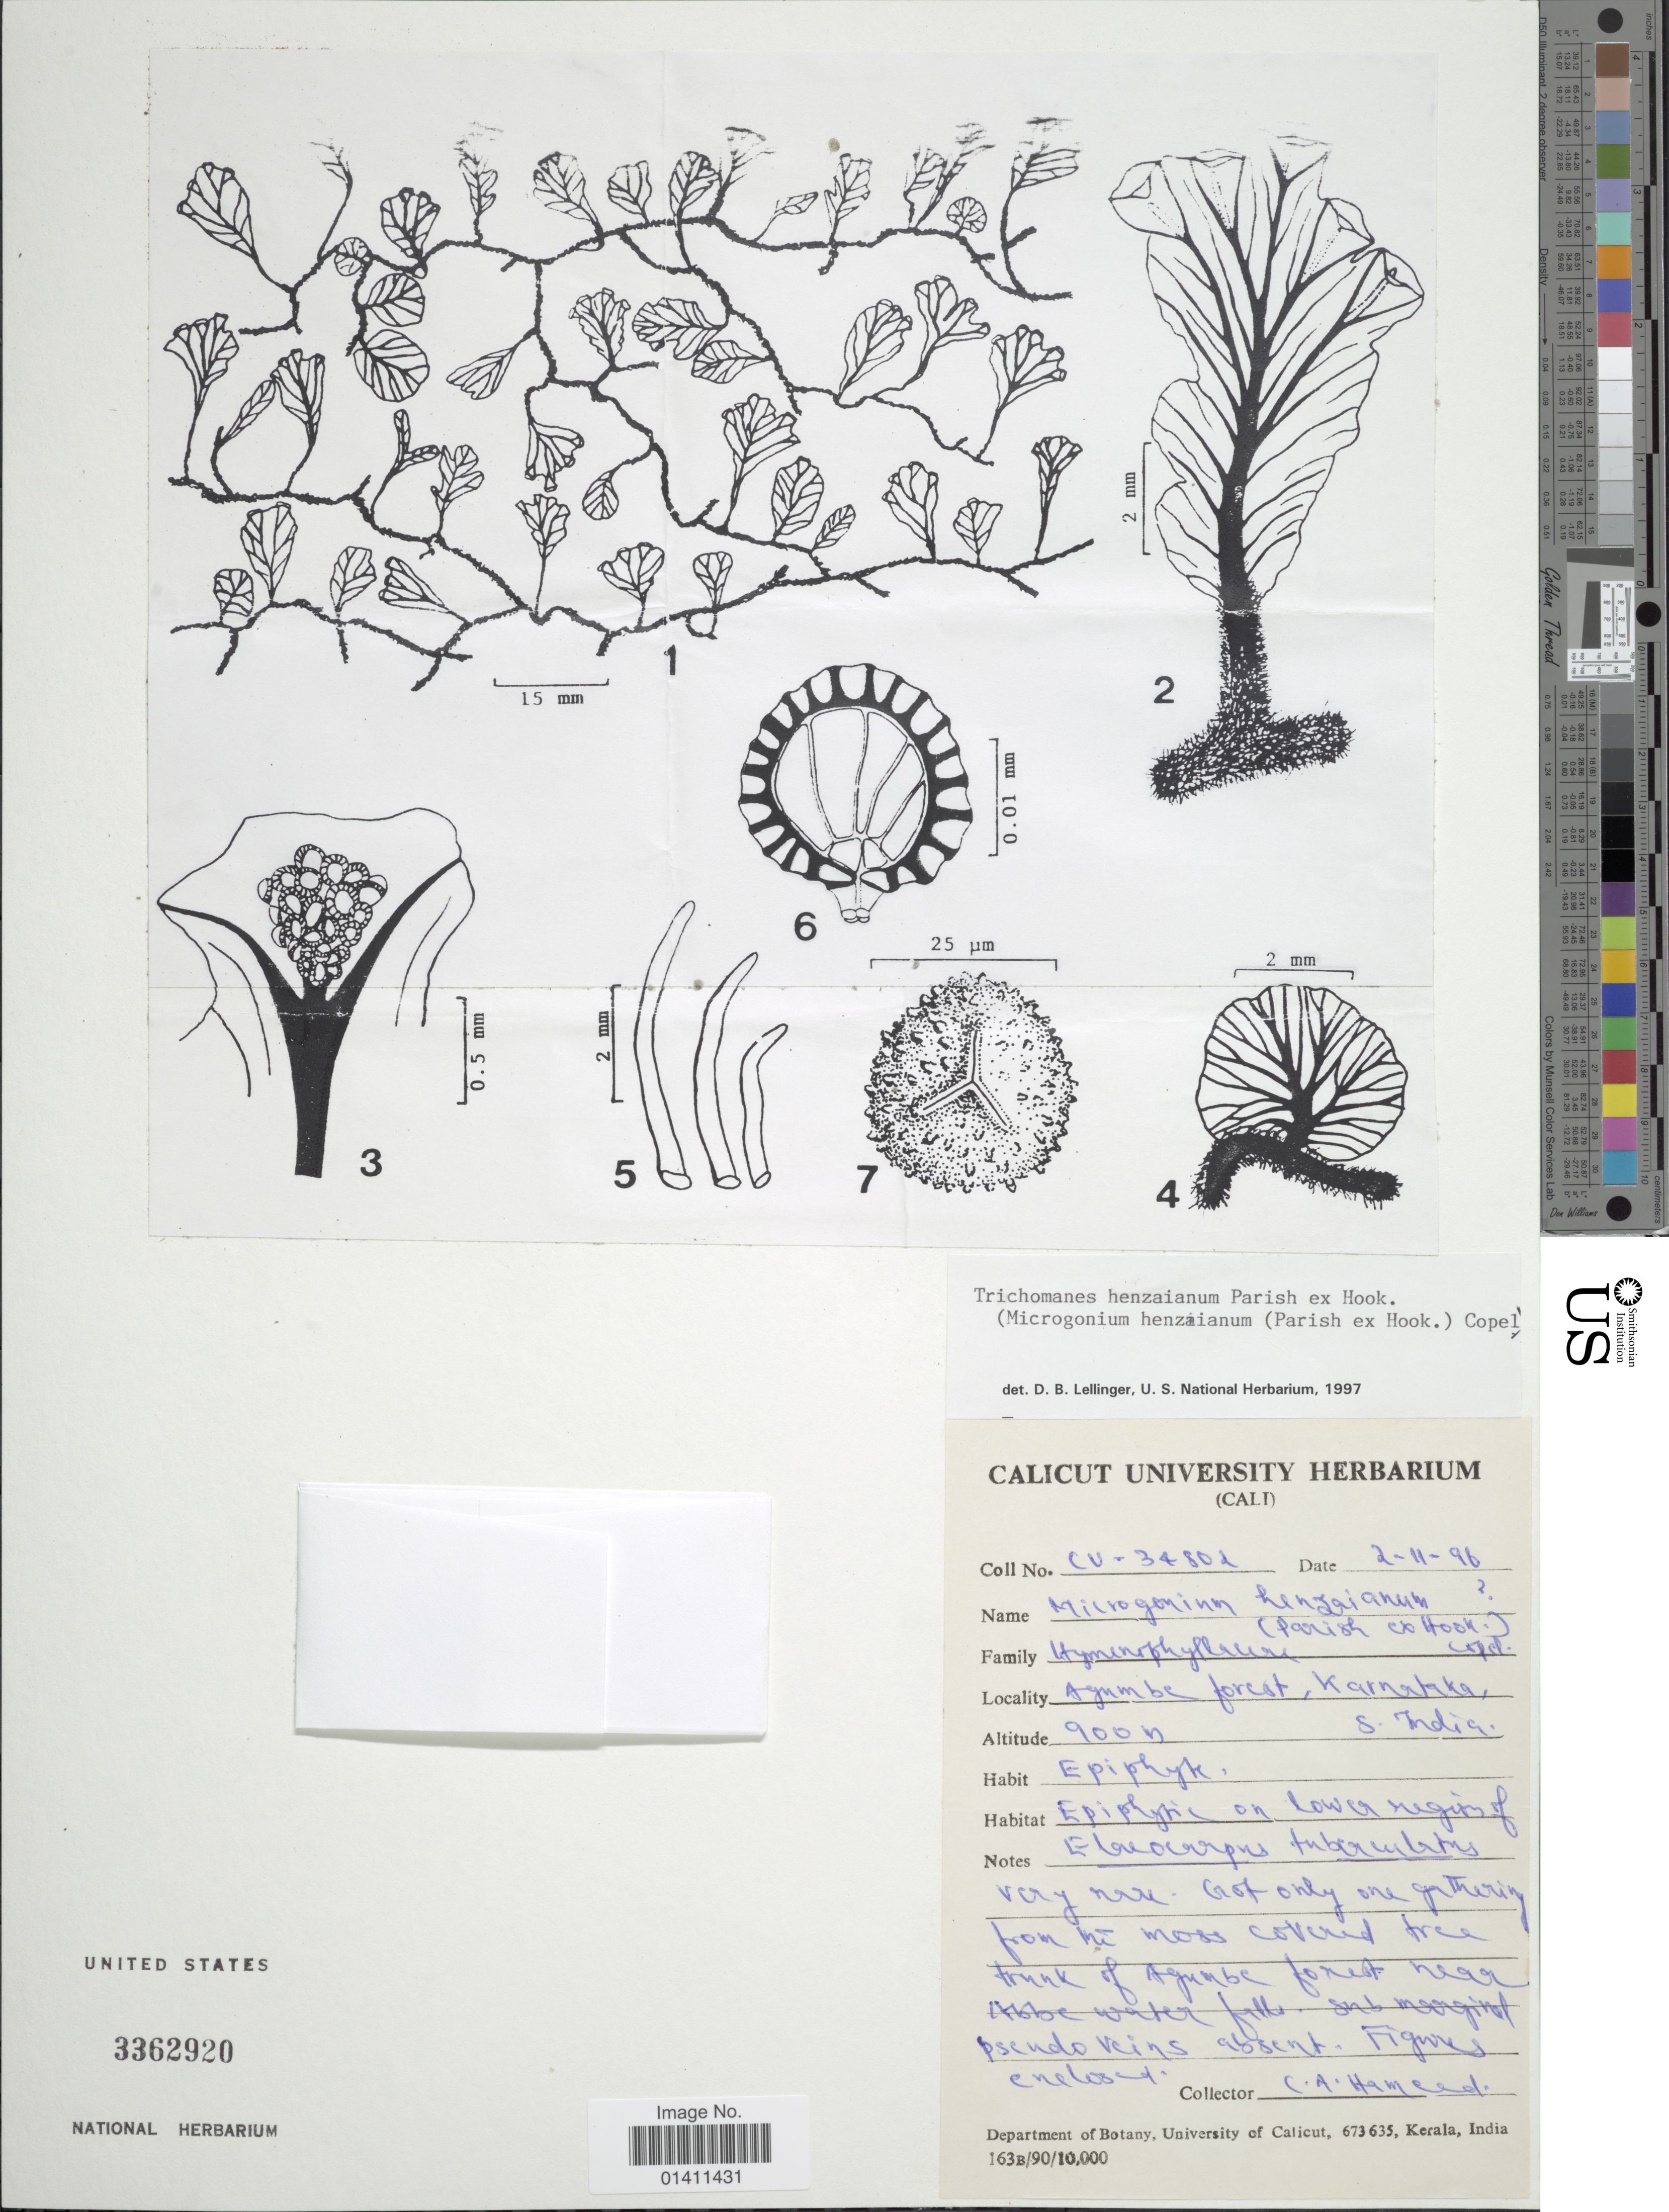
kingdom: Plantae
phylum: Tracheophyta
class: Polypodiopsida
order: Hymenophyllales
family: Hymenophyllaceae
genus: Didymoglossum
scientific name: Didymoglossum henzaianum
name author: (Parish ex Hook.) Mazumdar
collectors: C. Hameed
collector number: CV-34802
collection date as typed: Transcribed d/m/y: 2/11/96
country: India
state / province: Karnataka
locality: Ayumbe forest. S. India.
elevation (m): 900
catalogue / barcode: US 3362920